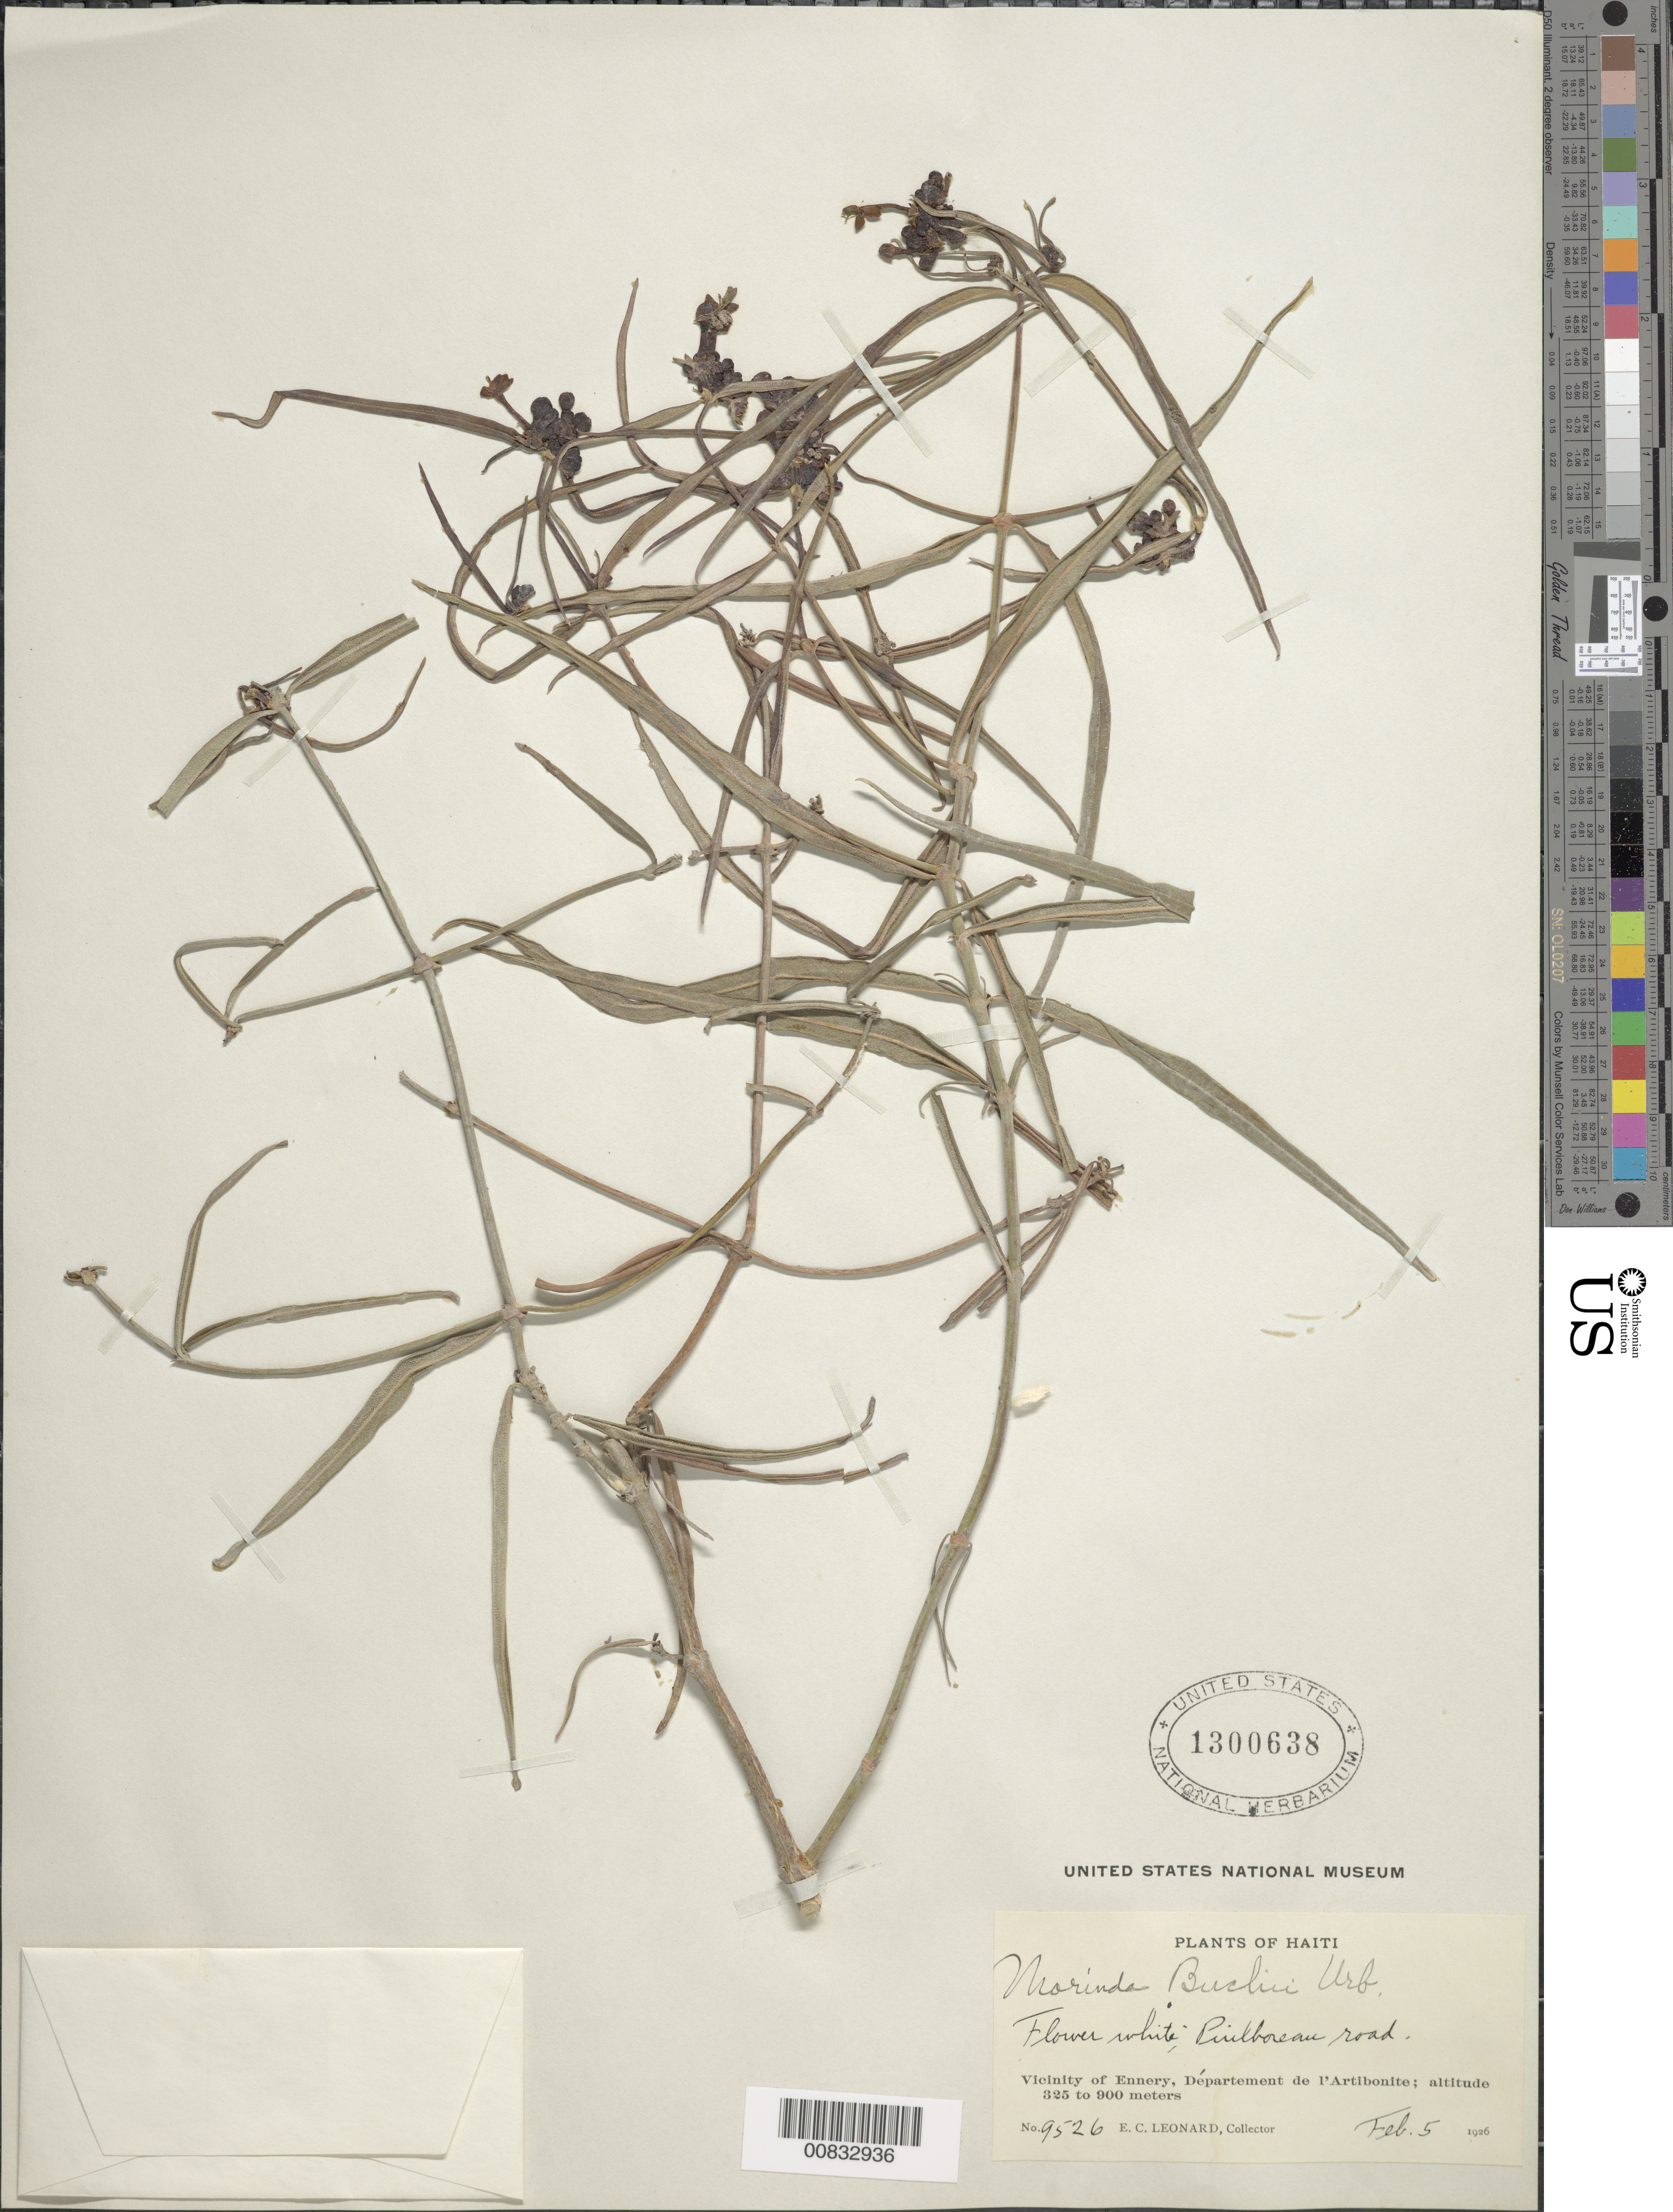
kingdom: Plantae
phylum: Tracheophyta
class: Magnoliopsida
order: Gentianales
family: Rubiaceae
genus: Morinda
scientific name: Morinda buchii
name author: Urb.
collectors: E. C. Leonard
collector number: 9526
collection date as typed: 05 Feb 1926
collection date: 1926-02-05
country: Haiti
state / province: Artibonite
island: Hispaniola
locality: Vicinity of Ennery, Pirelboreau road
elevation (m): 325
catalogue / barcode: US 1300638